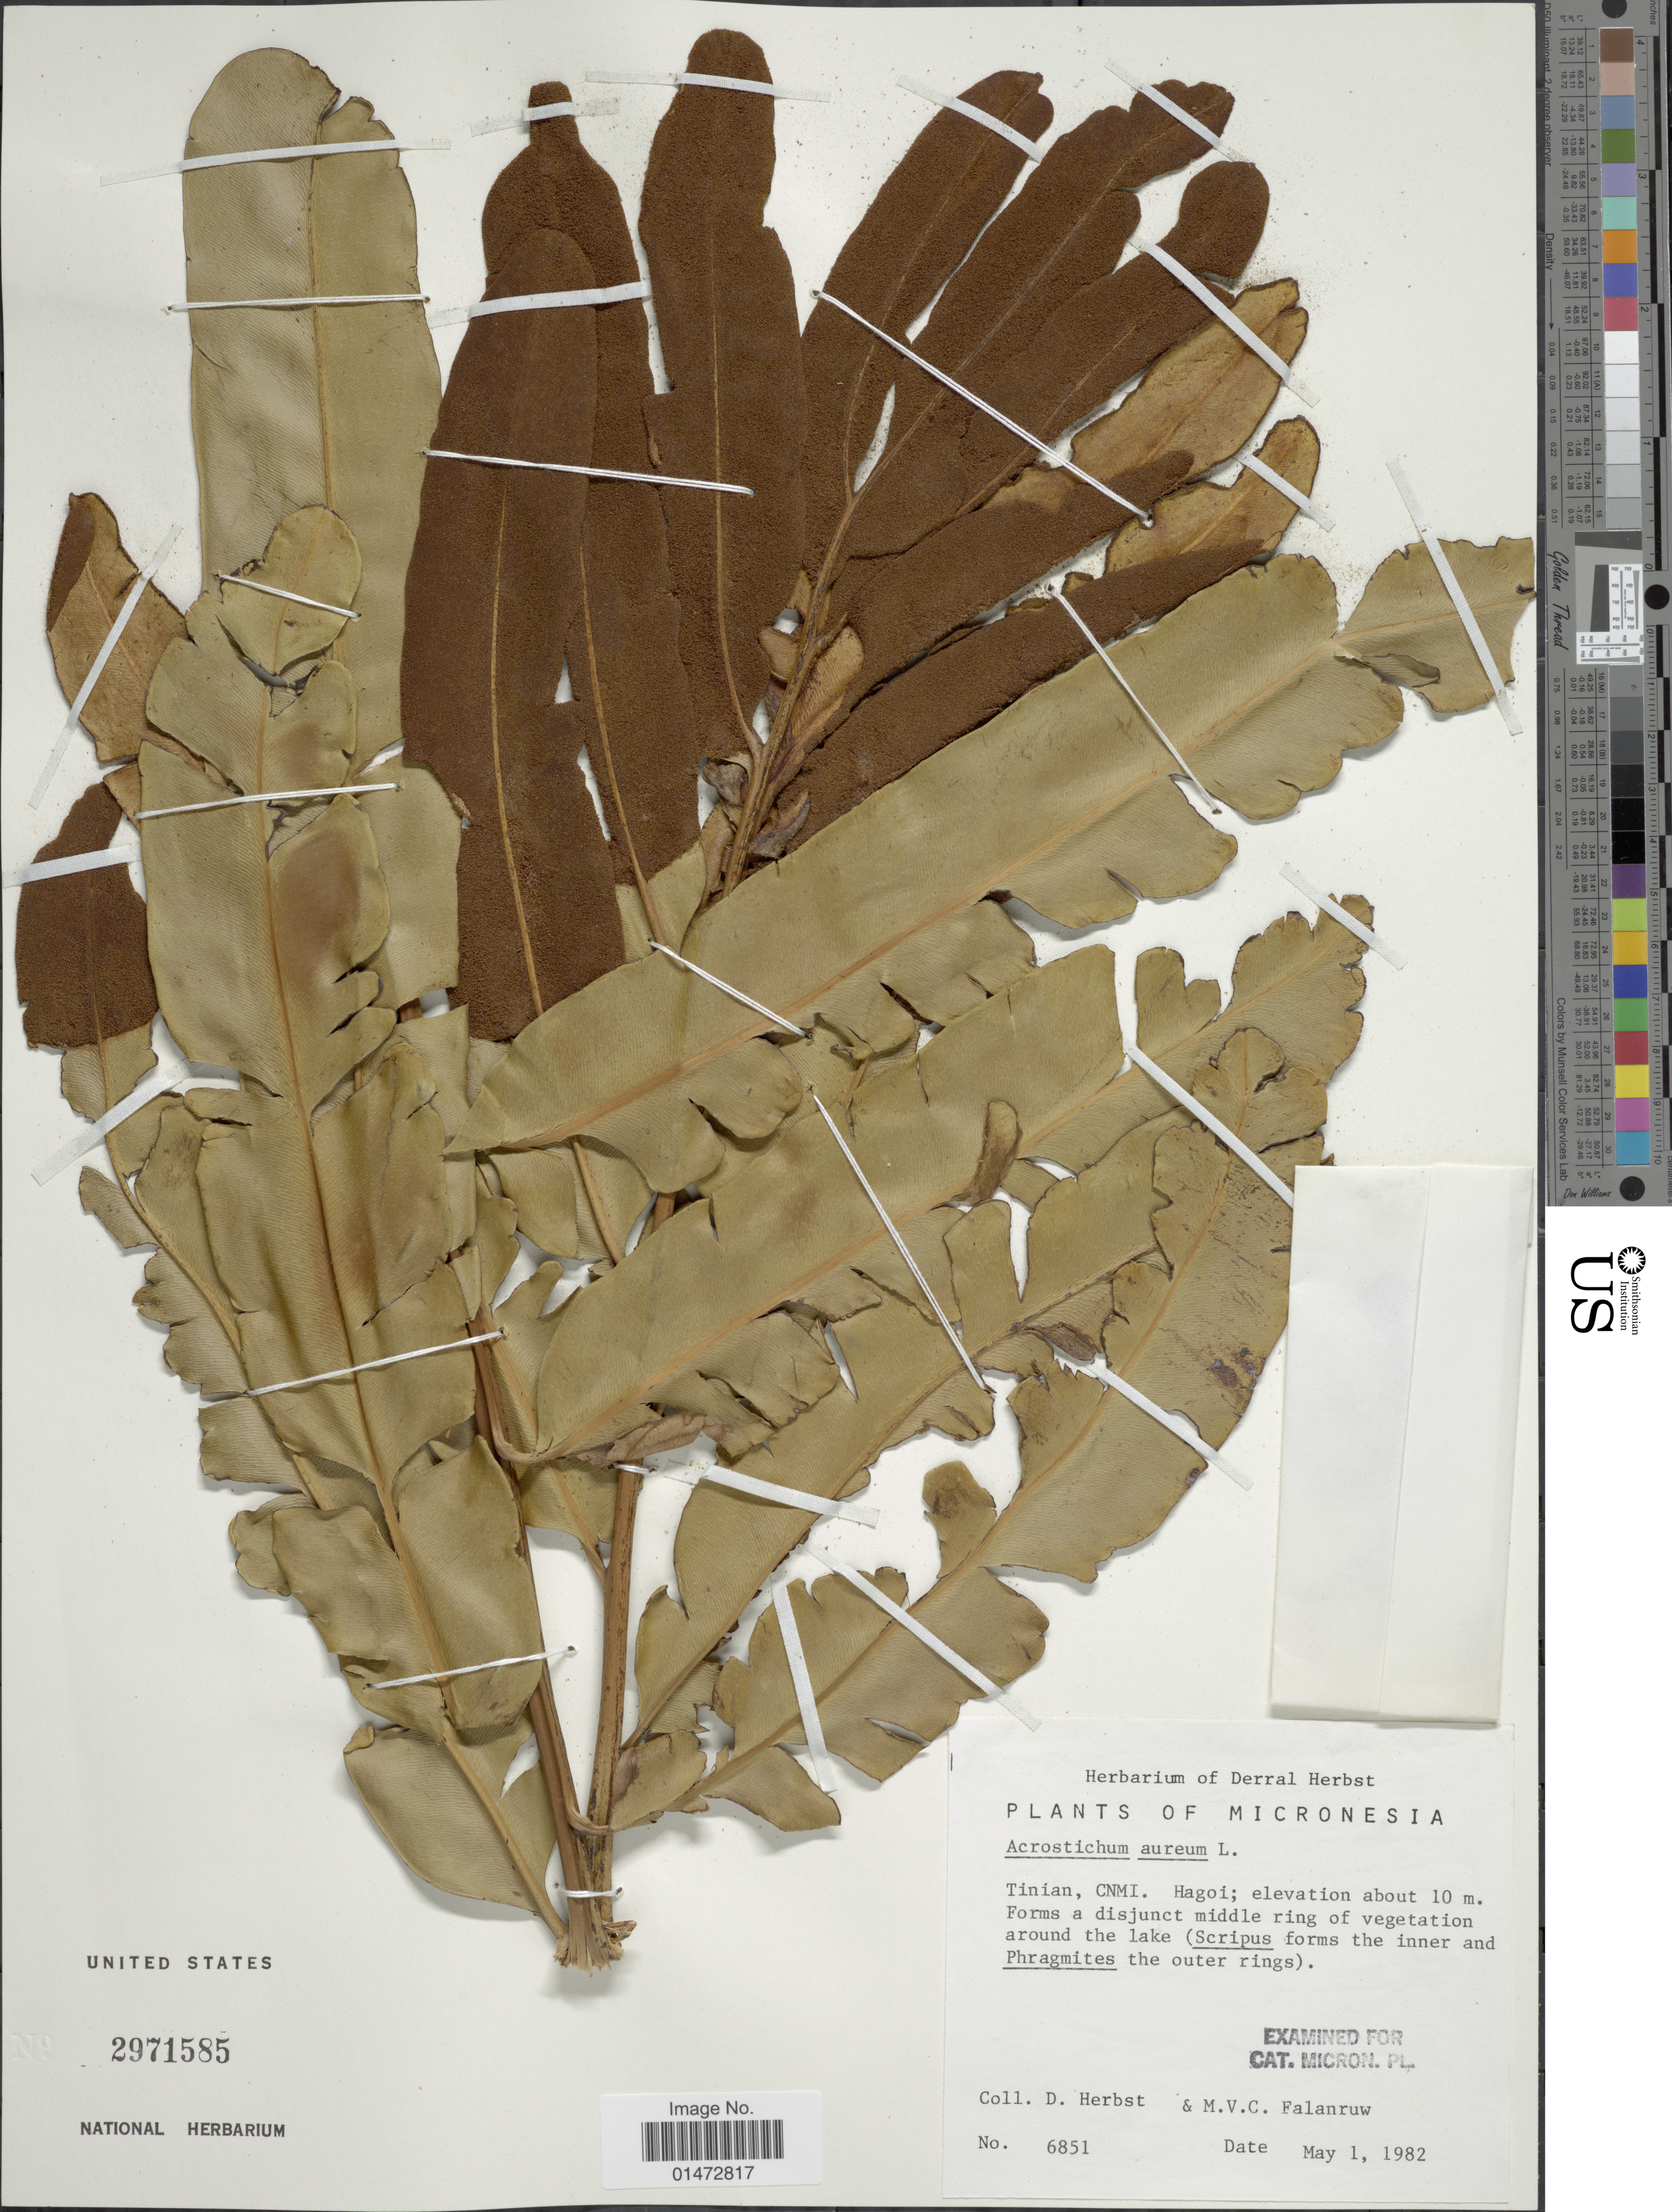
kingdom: Plantae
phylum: Tracheophyta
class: Polypodiopsida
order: Polypodiales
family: Pteridaceae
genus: Acrostichum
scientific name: Acrostichum aureum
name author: L.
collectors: D. Herbst & M. V. Falanruw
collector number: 6851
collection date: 1982-05-01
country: Northern Mariana Islands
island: Tinian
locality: Tinian, CNMI. Hagoi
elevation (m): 10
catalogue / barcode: US 2971585